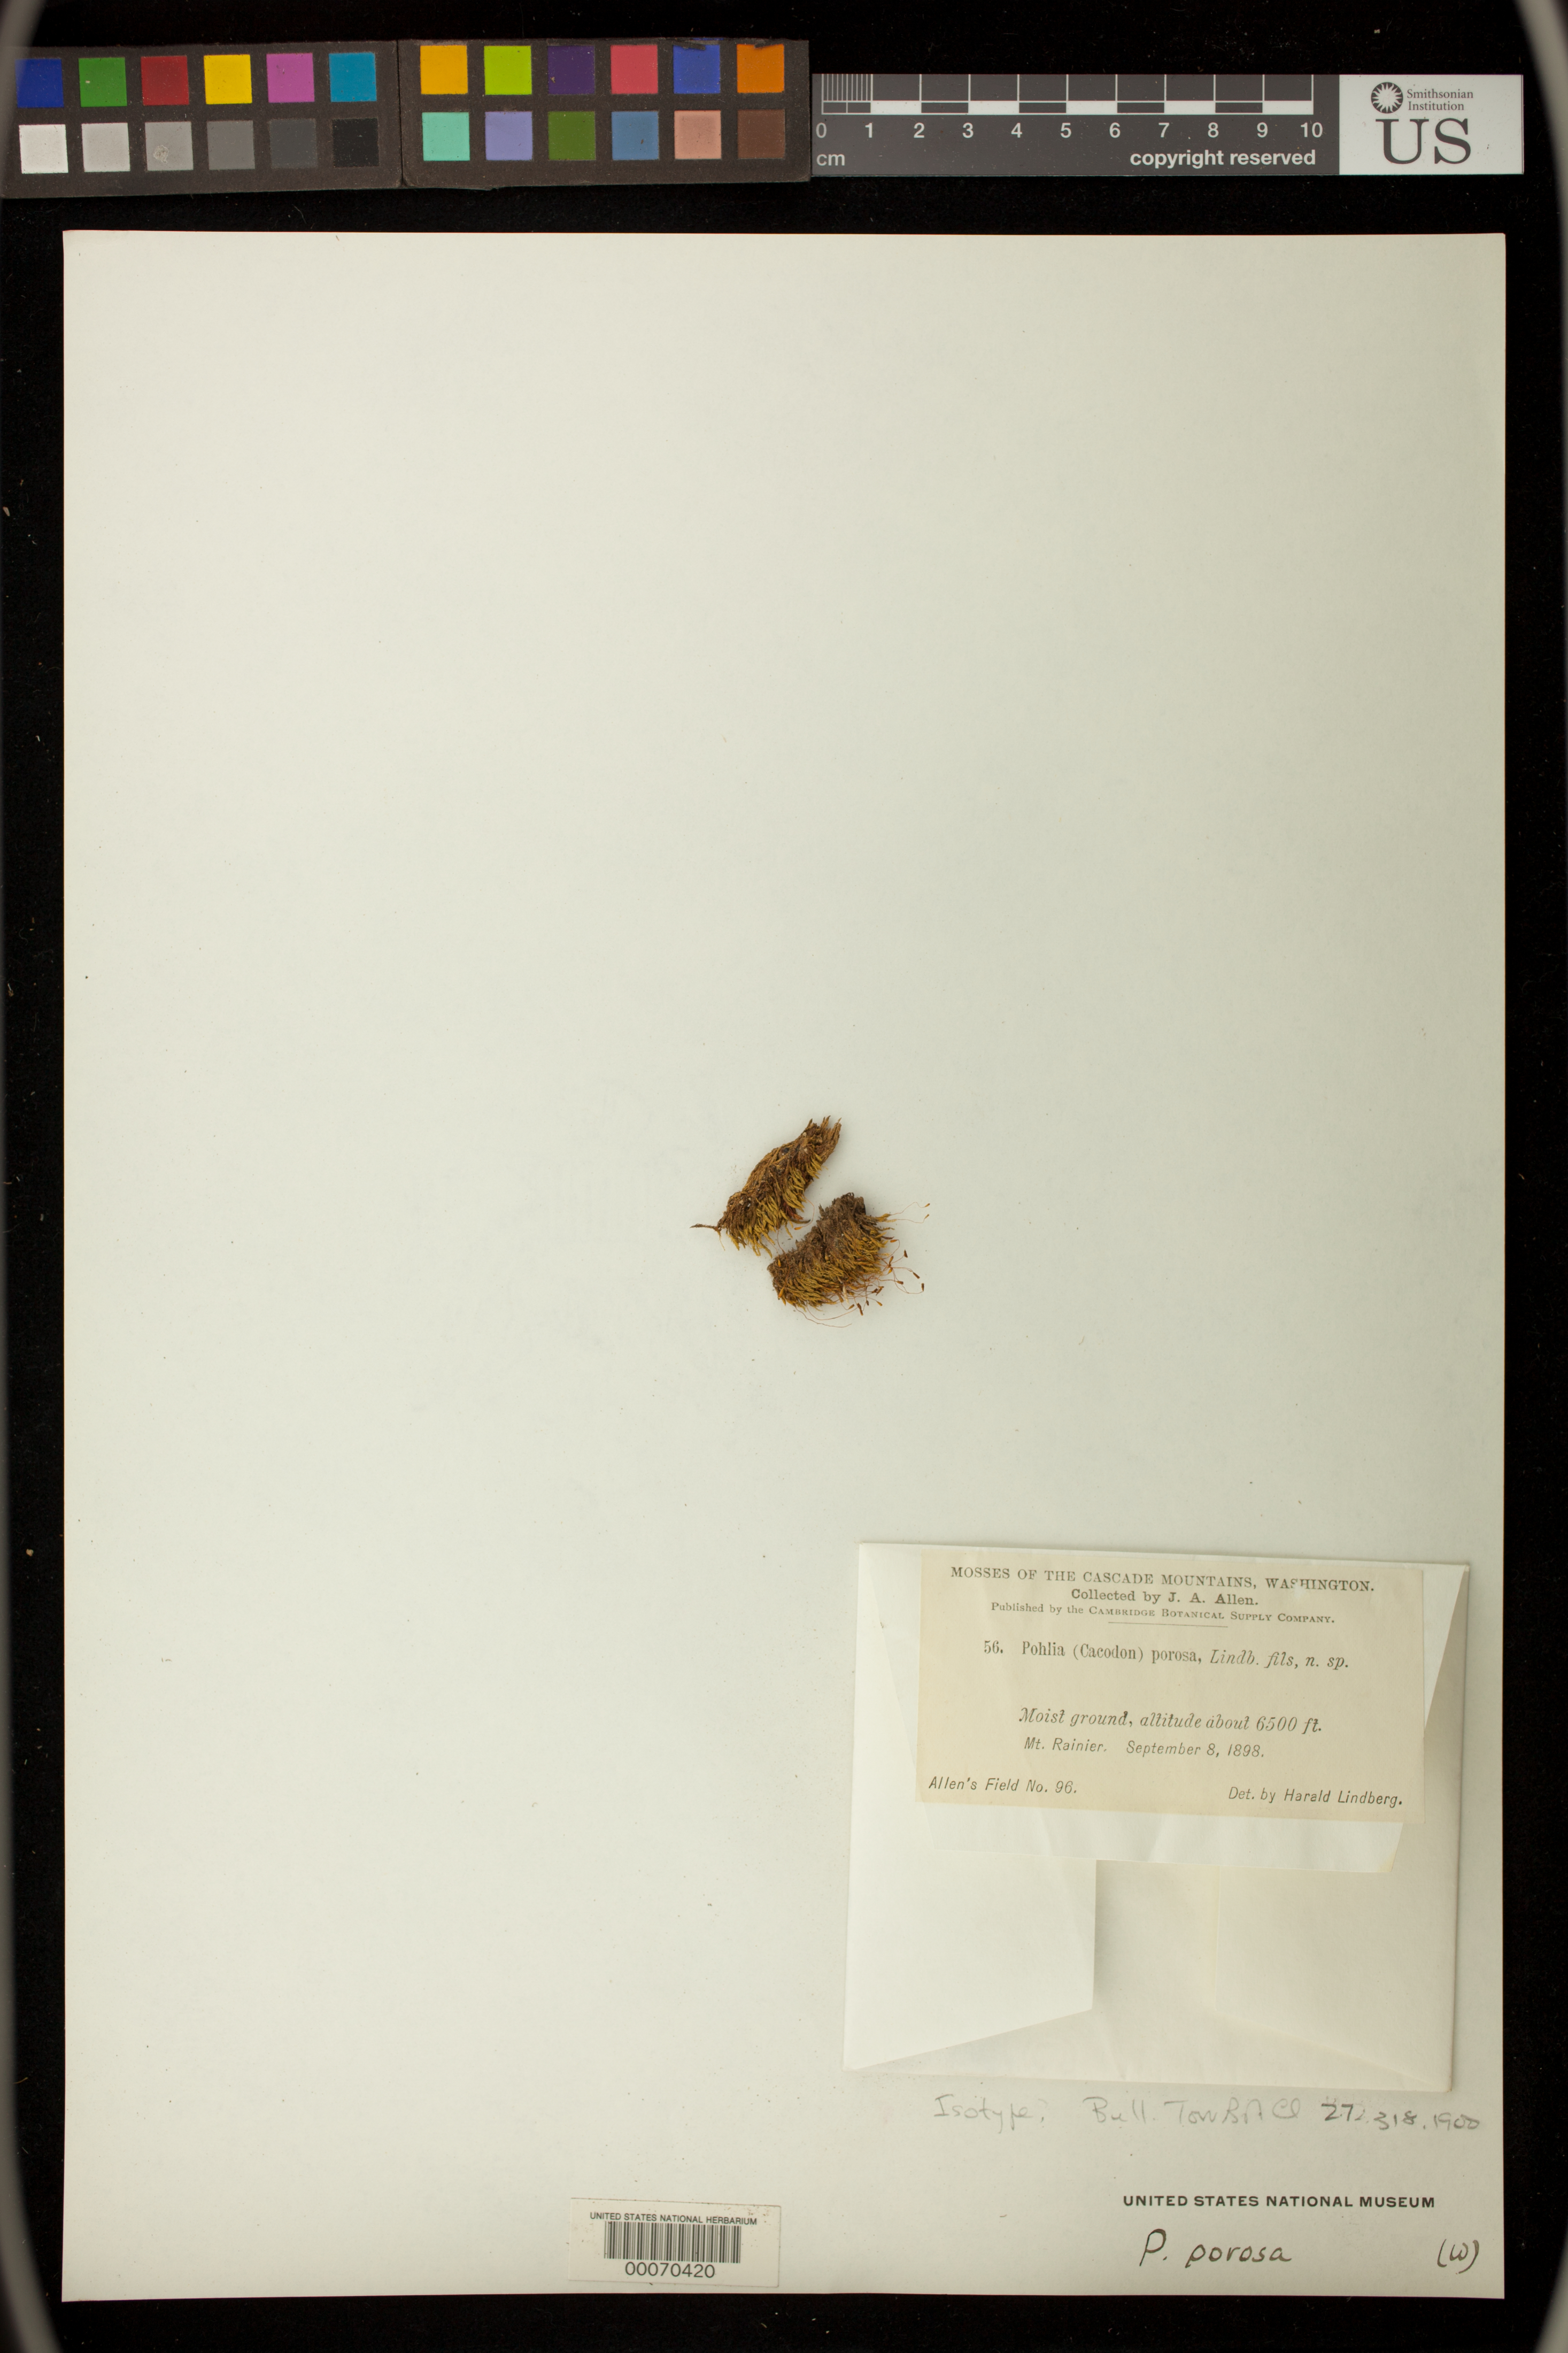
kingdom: Plantae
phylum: Bryophyta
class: Bryopsida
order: Bryales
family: Mniaceae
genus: Pohlia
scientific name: Pohlia porosa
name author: Lindb.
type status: Isotype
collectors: J. A. Allen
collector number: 56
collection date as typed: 08 Sep 1898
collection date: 1898-09-08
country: United States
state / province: Washington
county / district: Pierce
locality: Mt. Rainier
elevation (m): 1981